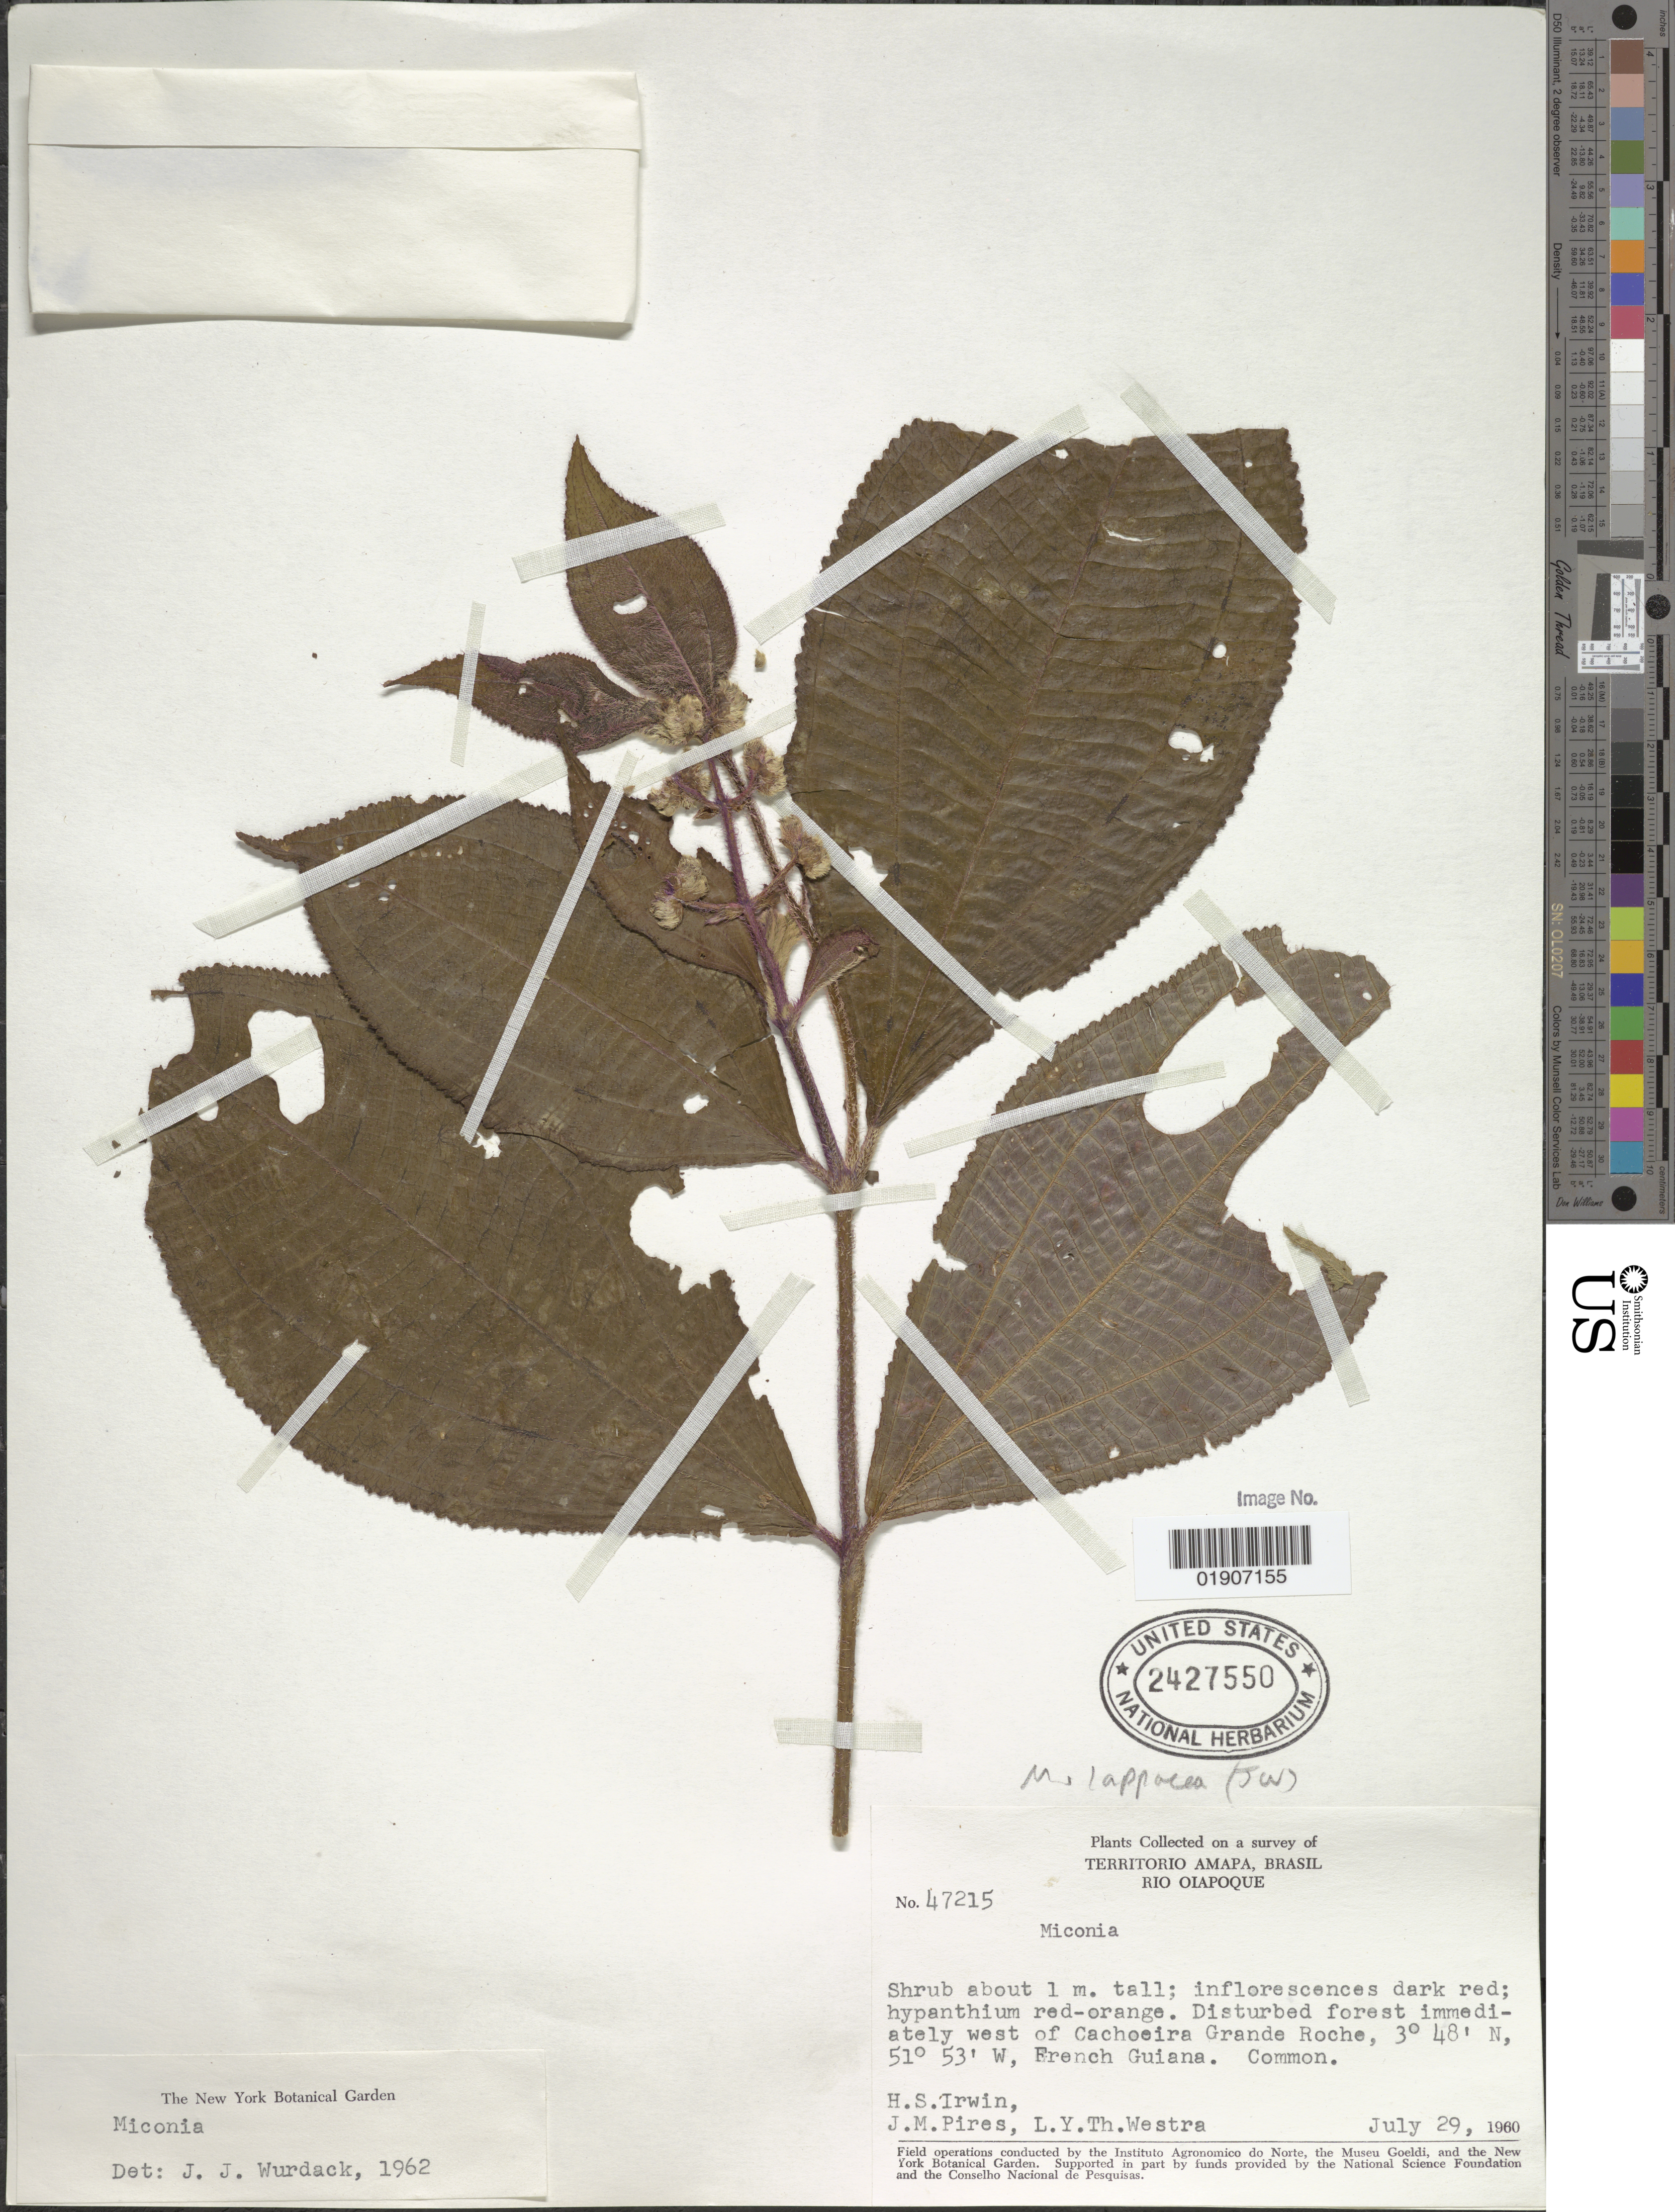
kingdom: Plantae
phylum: Tracheophyta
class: Magnoliopsida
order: Myrtales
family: Melastomataceae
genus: Miconia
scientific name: Miconia lappacea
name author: (DC.) Triana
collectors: H. Irwin, J. M. Pires & L. Y. T. Westra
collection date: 1960-07-29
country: French Guiana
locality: Rio Oiapoque. Immediately West of Cachoeira Grande Roche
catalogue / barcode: US 2427550